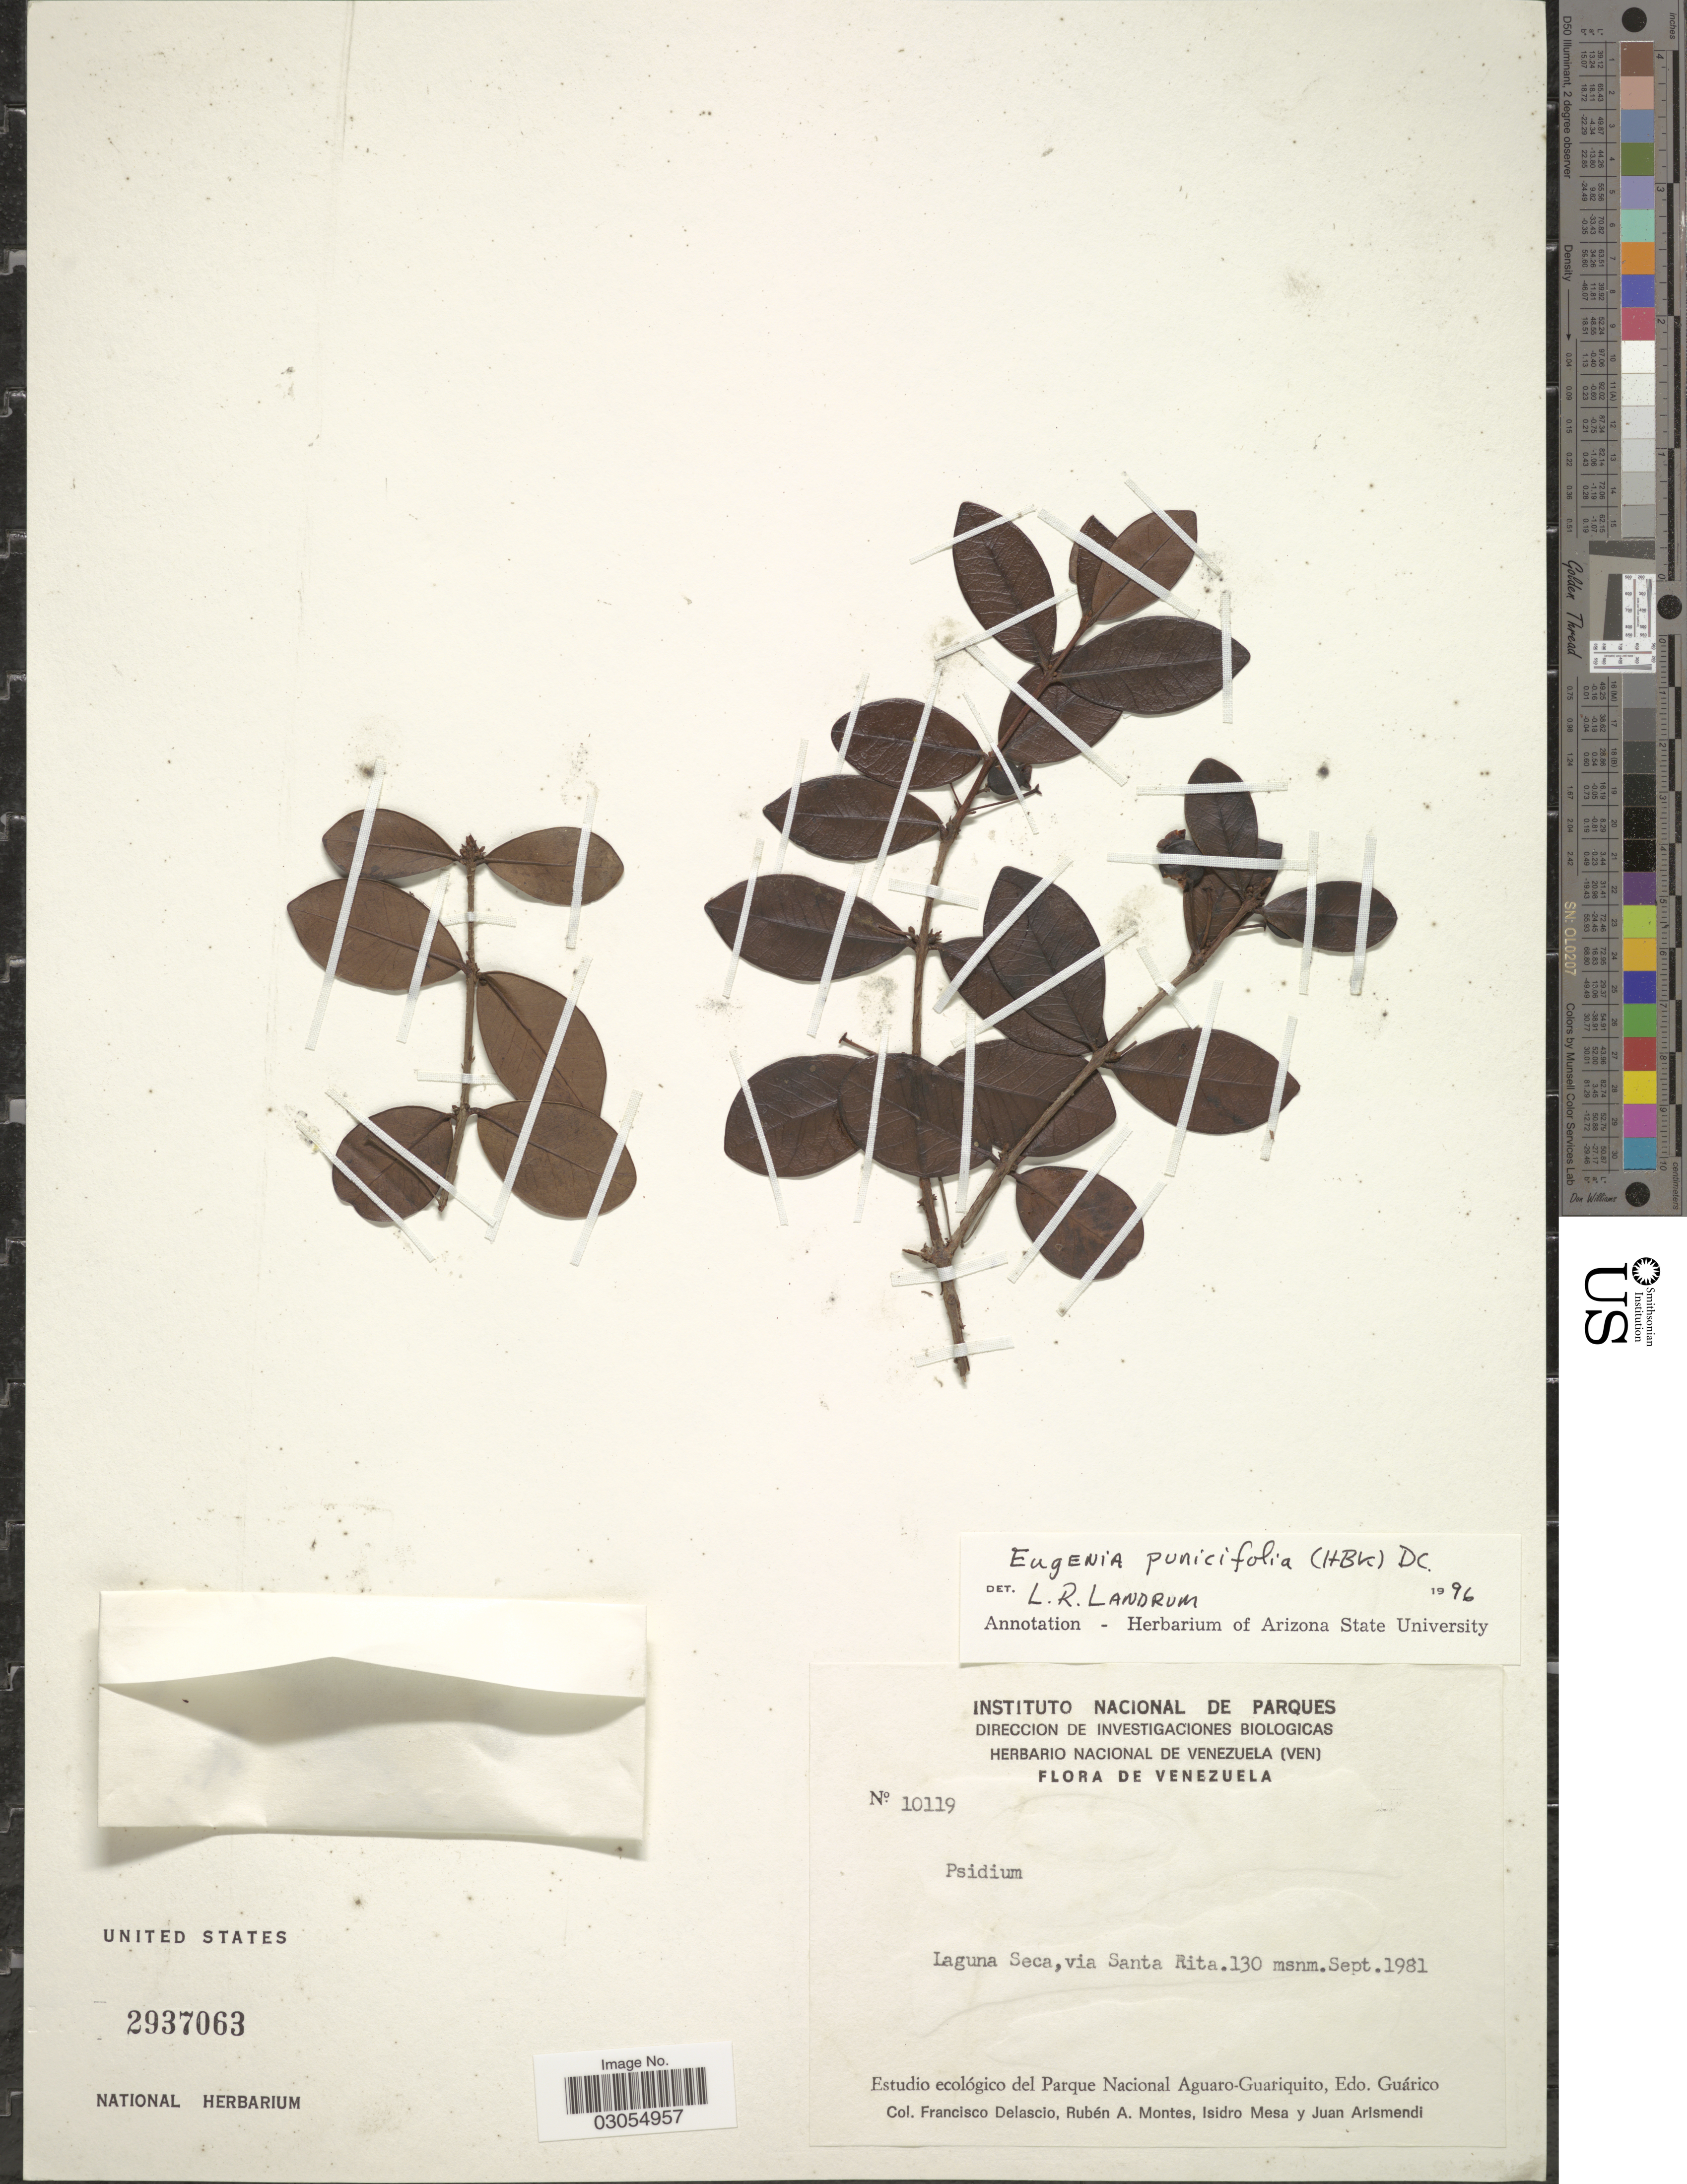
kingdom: Plantae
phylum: Tracheophyta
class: Magnoliopsida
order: Myrtales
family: Myrtaceae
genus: Eugenia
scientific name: Eugenia punicifolia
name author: (Kunth) DC.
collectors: F. Delascio C., R. Montes, I. Mesa & J. Arismendi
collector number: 10119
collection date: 1981-09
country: Venezuela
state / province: Guárico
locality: Laguna Seca, vía Santa Rita. Estudio ecológico del Parque Nacional Aguaro-Guariquito.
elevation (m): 130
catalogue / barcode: US 2937063